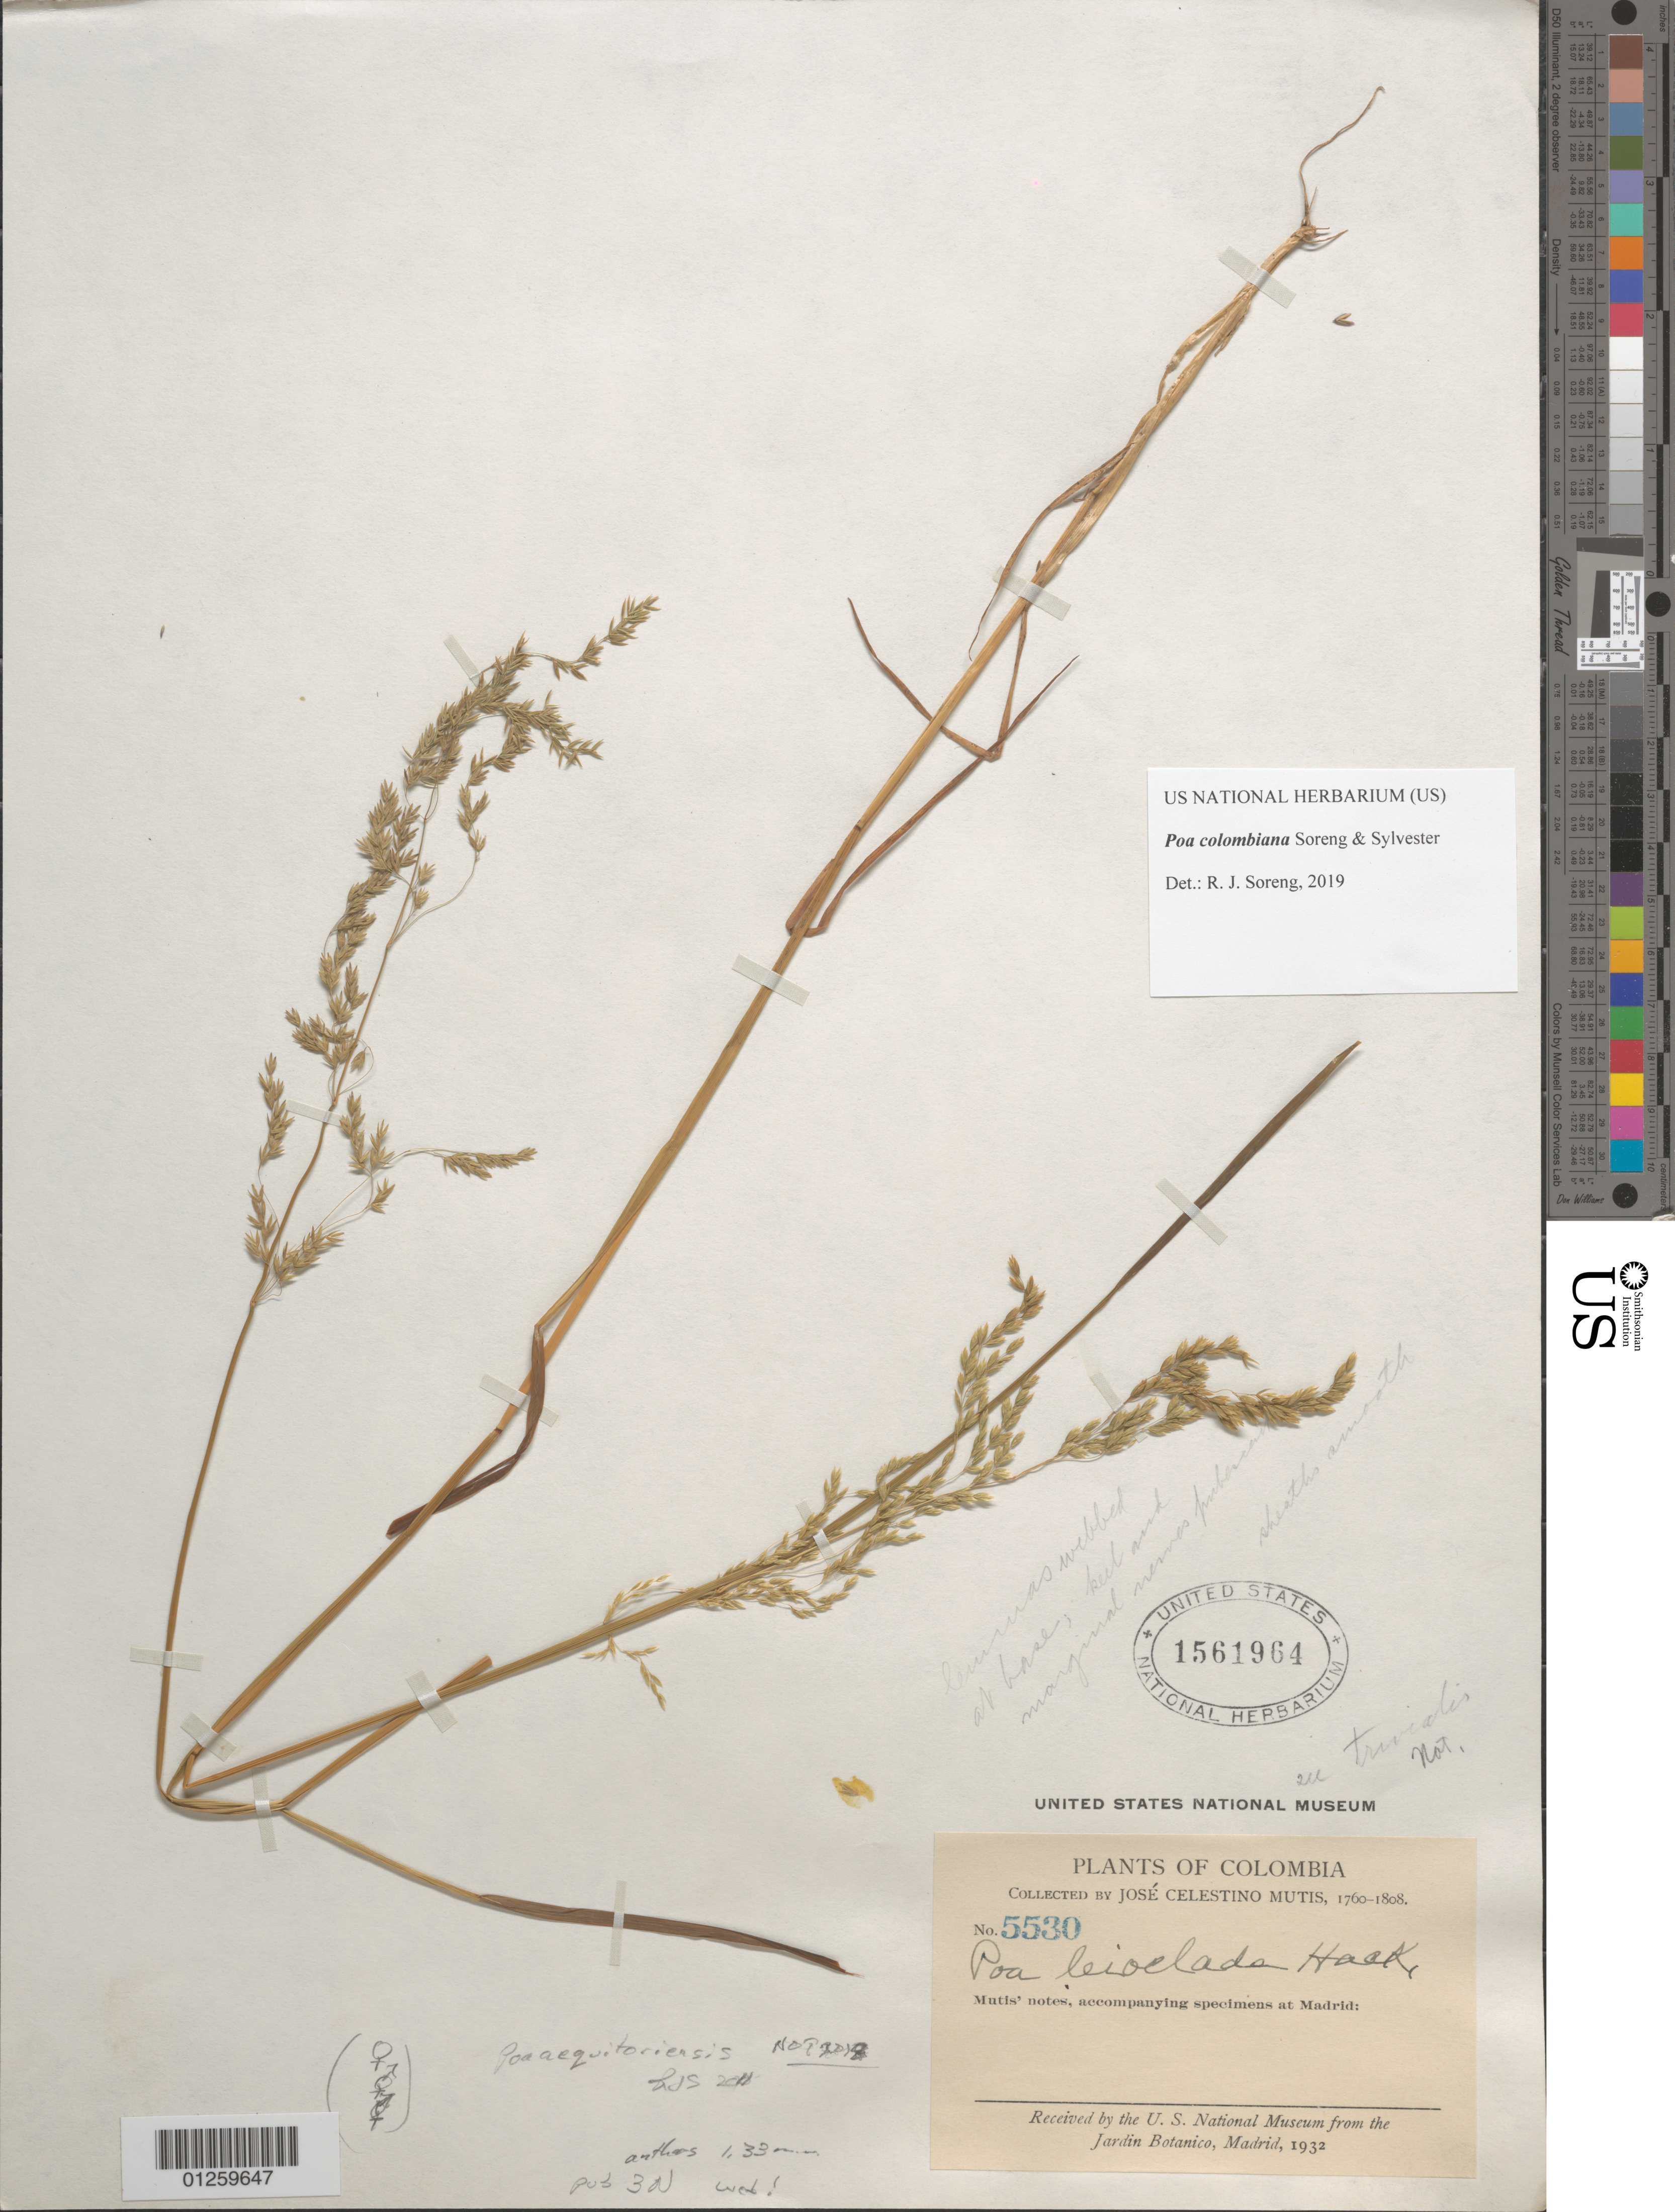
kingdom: Plantae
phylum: Tracheophyta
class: Liliopsida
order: Poales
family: Poaceae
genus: Poa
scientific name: Poa aequatoriensis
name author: Hack.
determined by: Soreng, Robert J., Research Associate (BOT), Smithsonian Institution - National Museum of Natural History (UNITED STATES)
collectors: J. C. B. Mutis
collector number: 5530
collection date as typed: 1760-1808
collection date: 1760/1808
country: Colombia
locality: Mutis' notes, accompanying specimens at Madrid.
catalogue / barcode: US 1561964